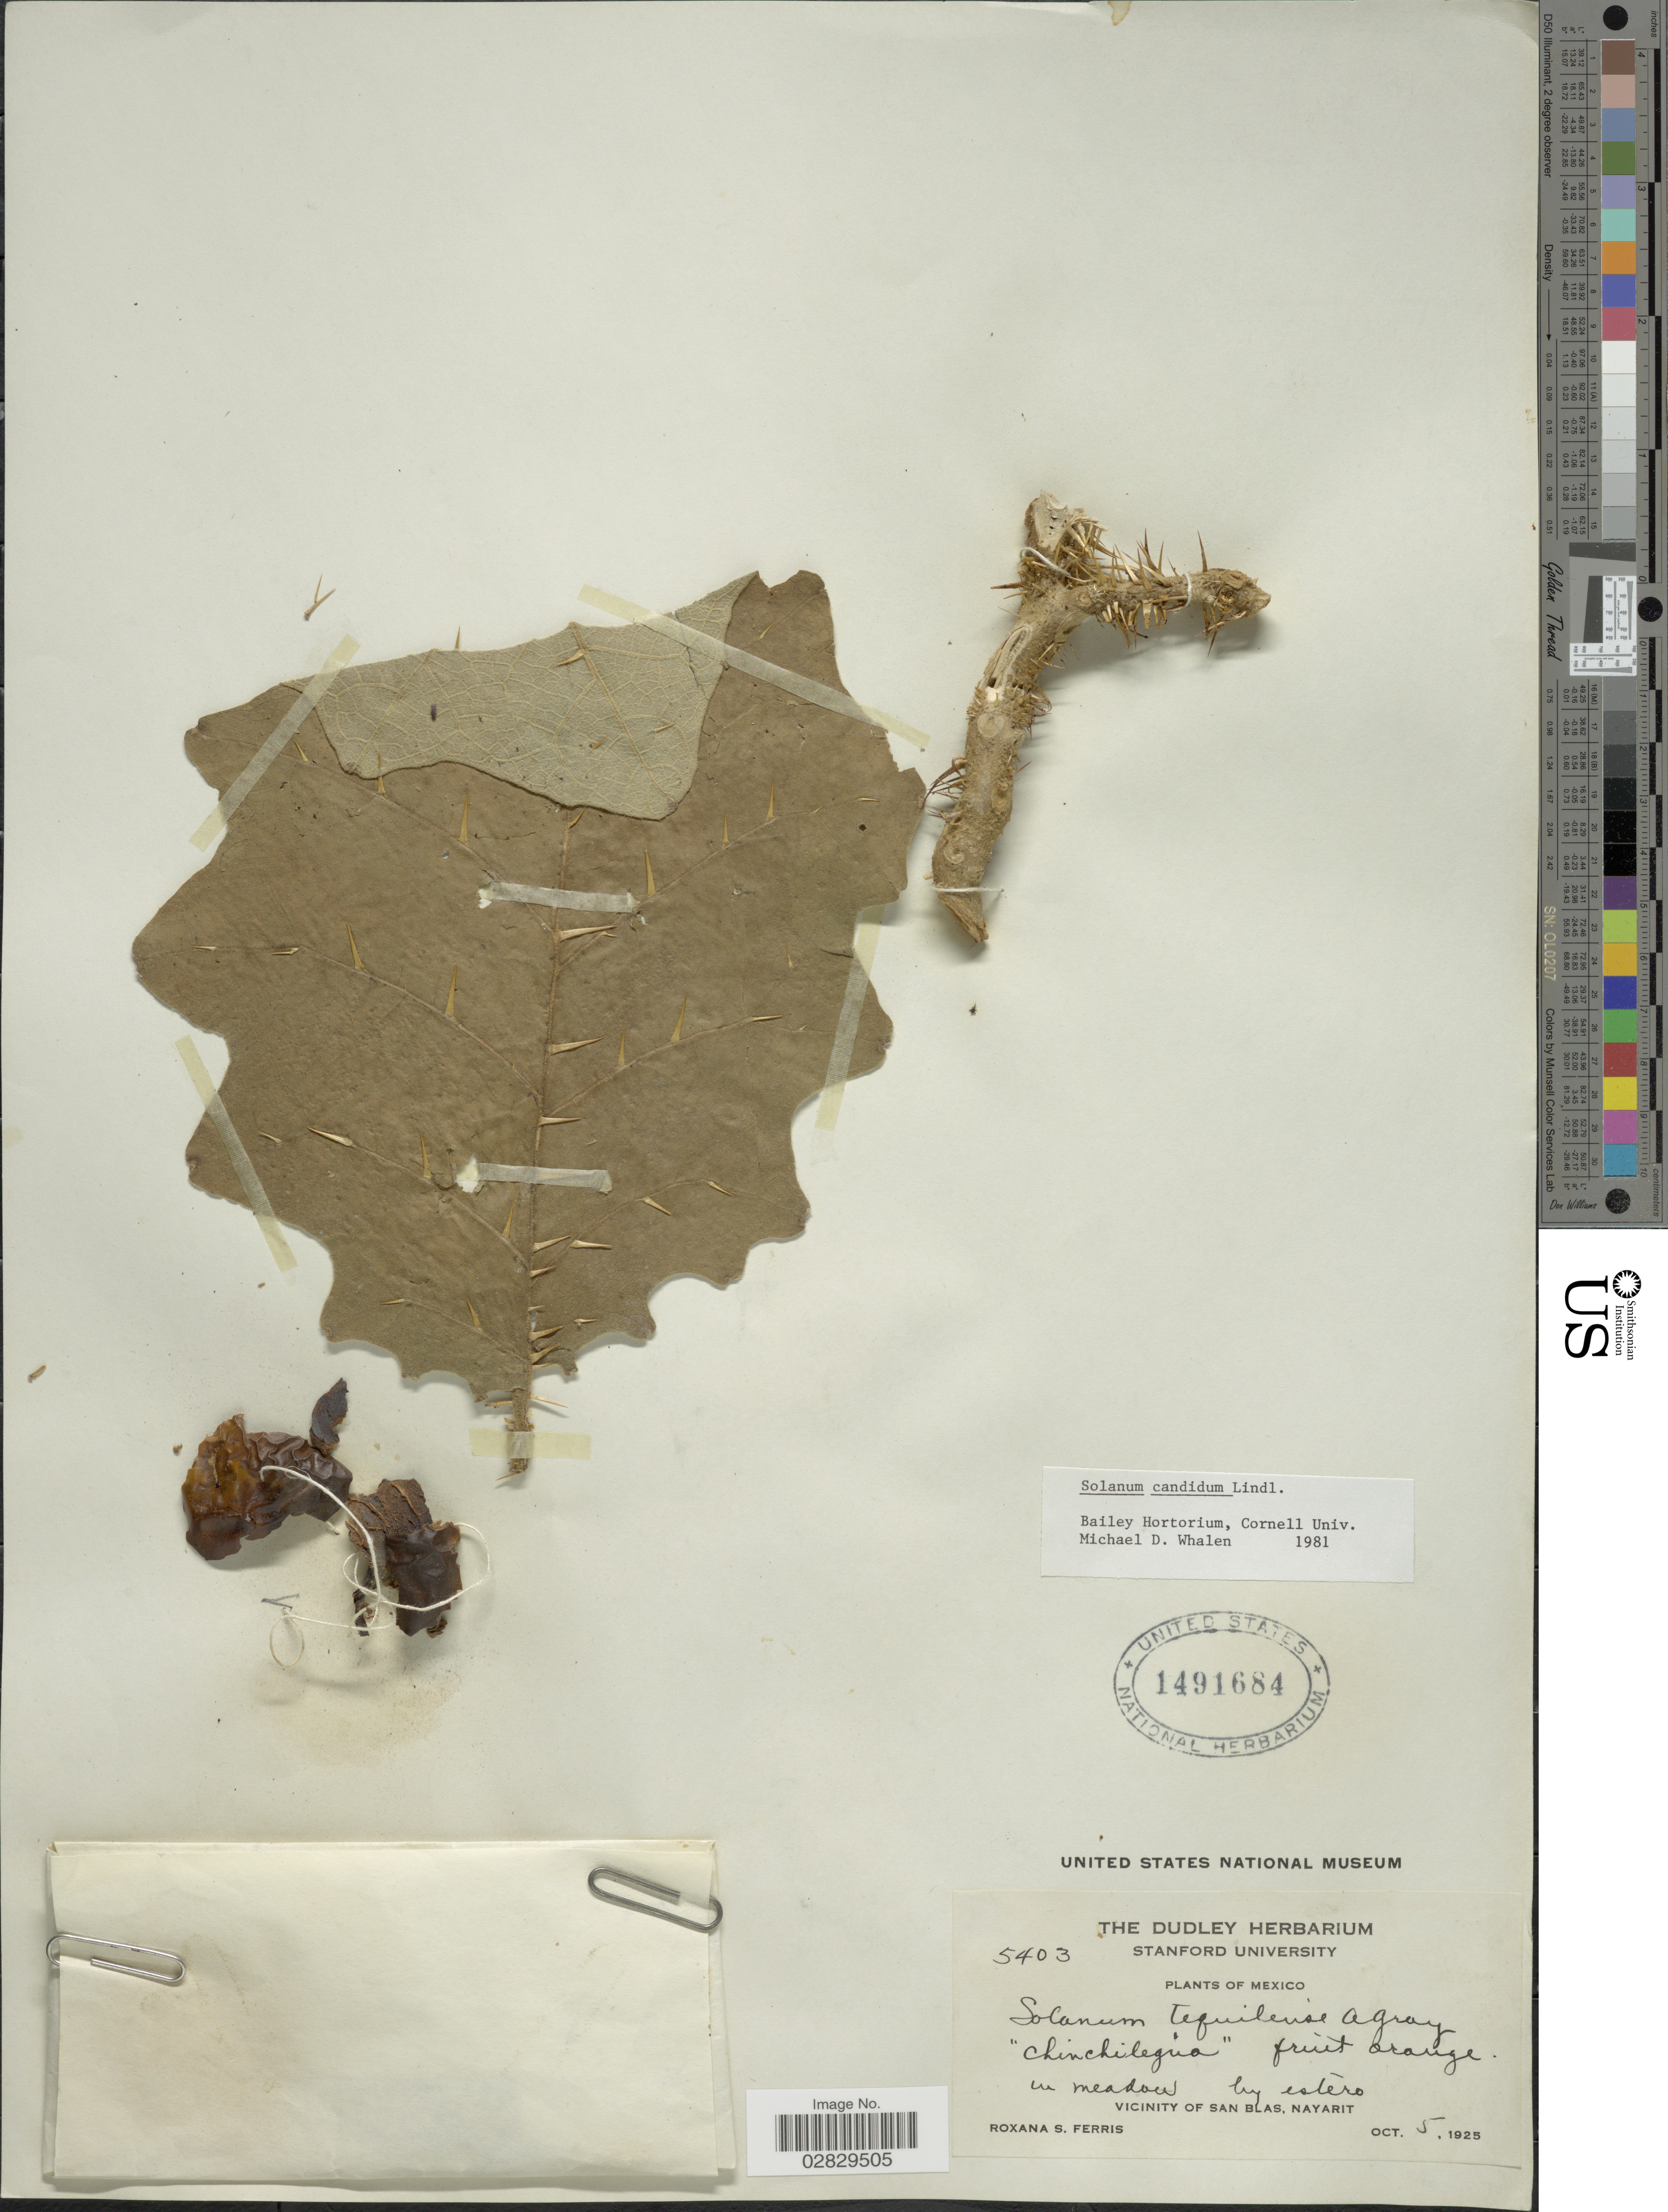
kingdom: Plantae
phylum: Tracheophyta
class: Magnoliopsida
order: Solanales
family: Solanaceae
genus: Solanum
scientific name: Solanum candidum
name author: Lindl.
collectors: R. S. Ferris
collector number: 5403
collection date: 1925-10-05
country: Mexico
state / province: Nayarit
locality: In meadow by estero. Vicinity of San Blas.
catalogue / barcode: US 1491684